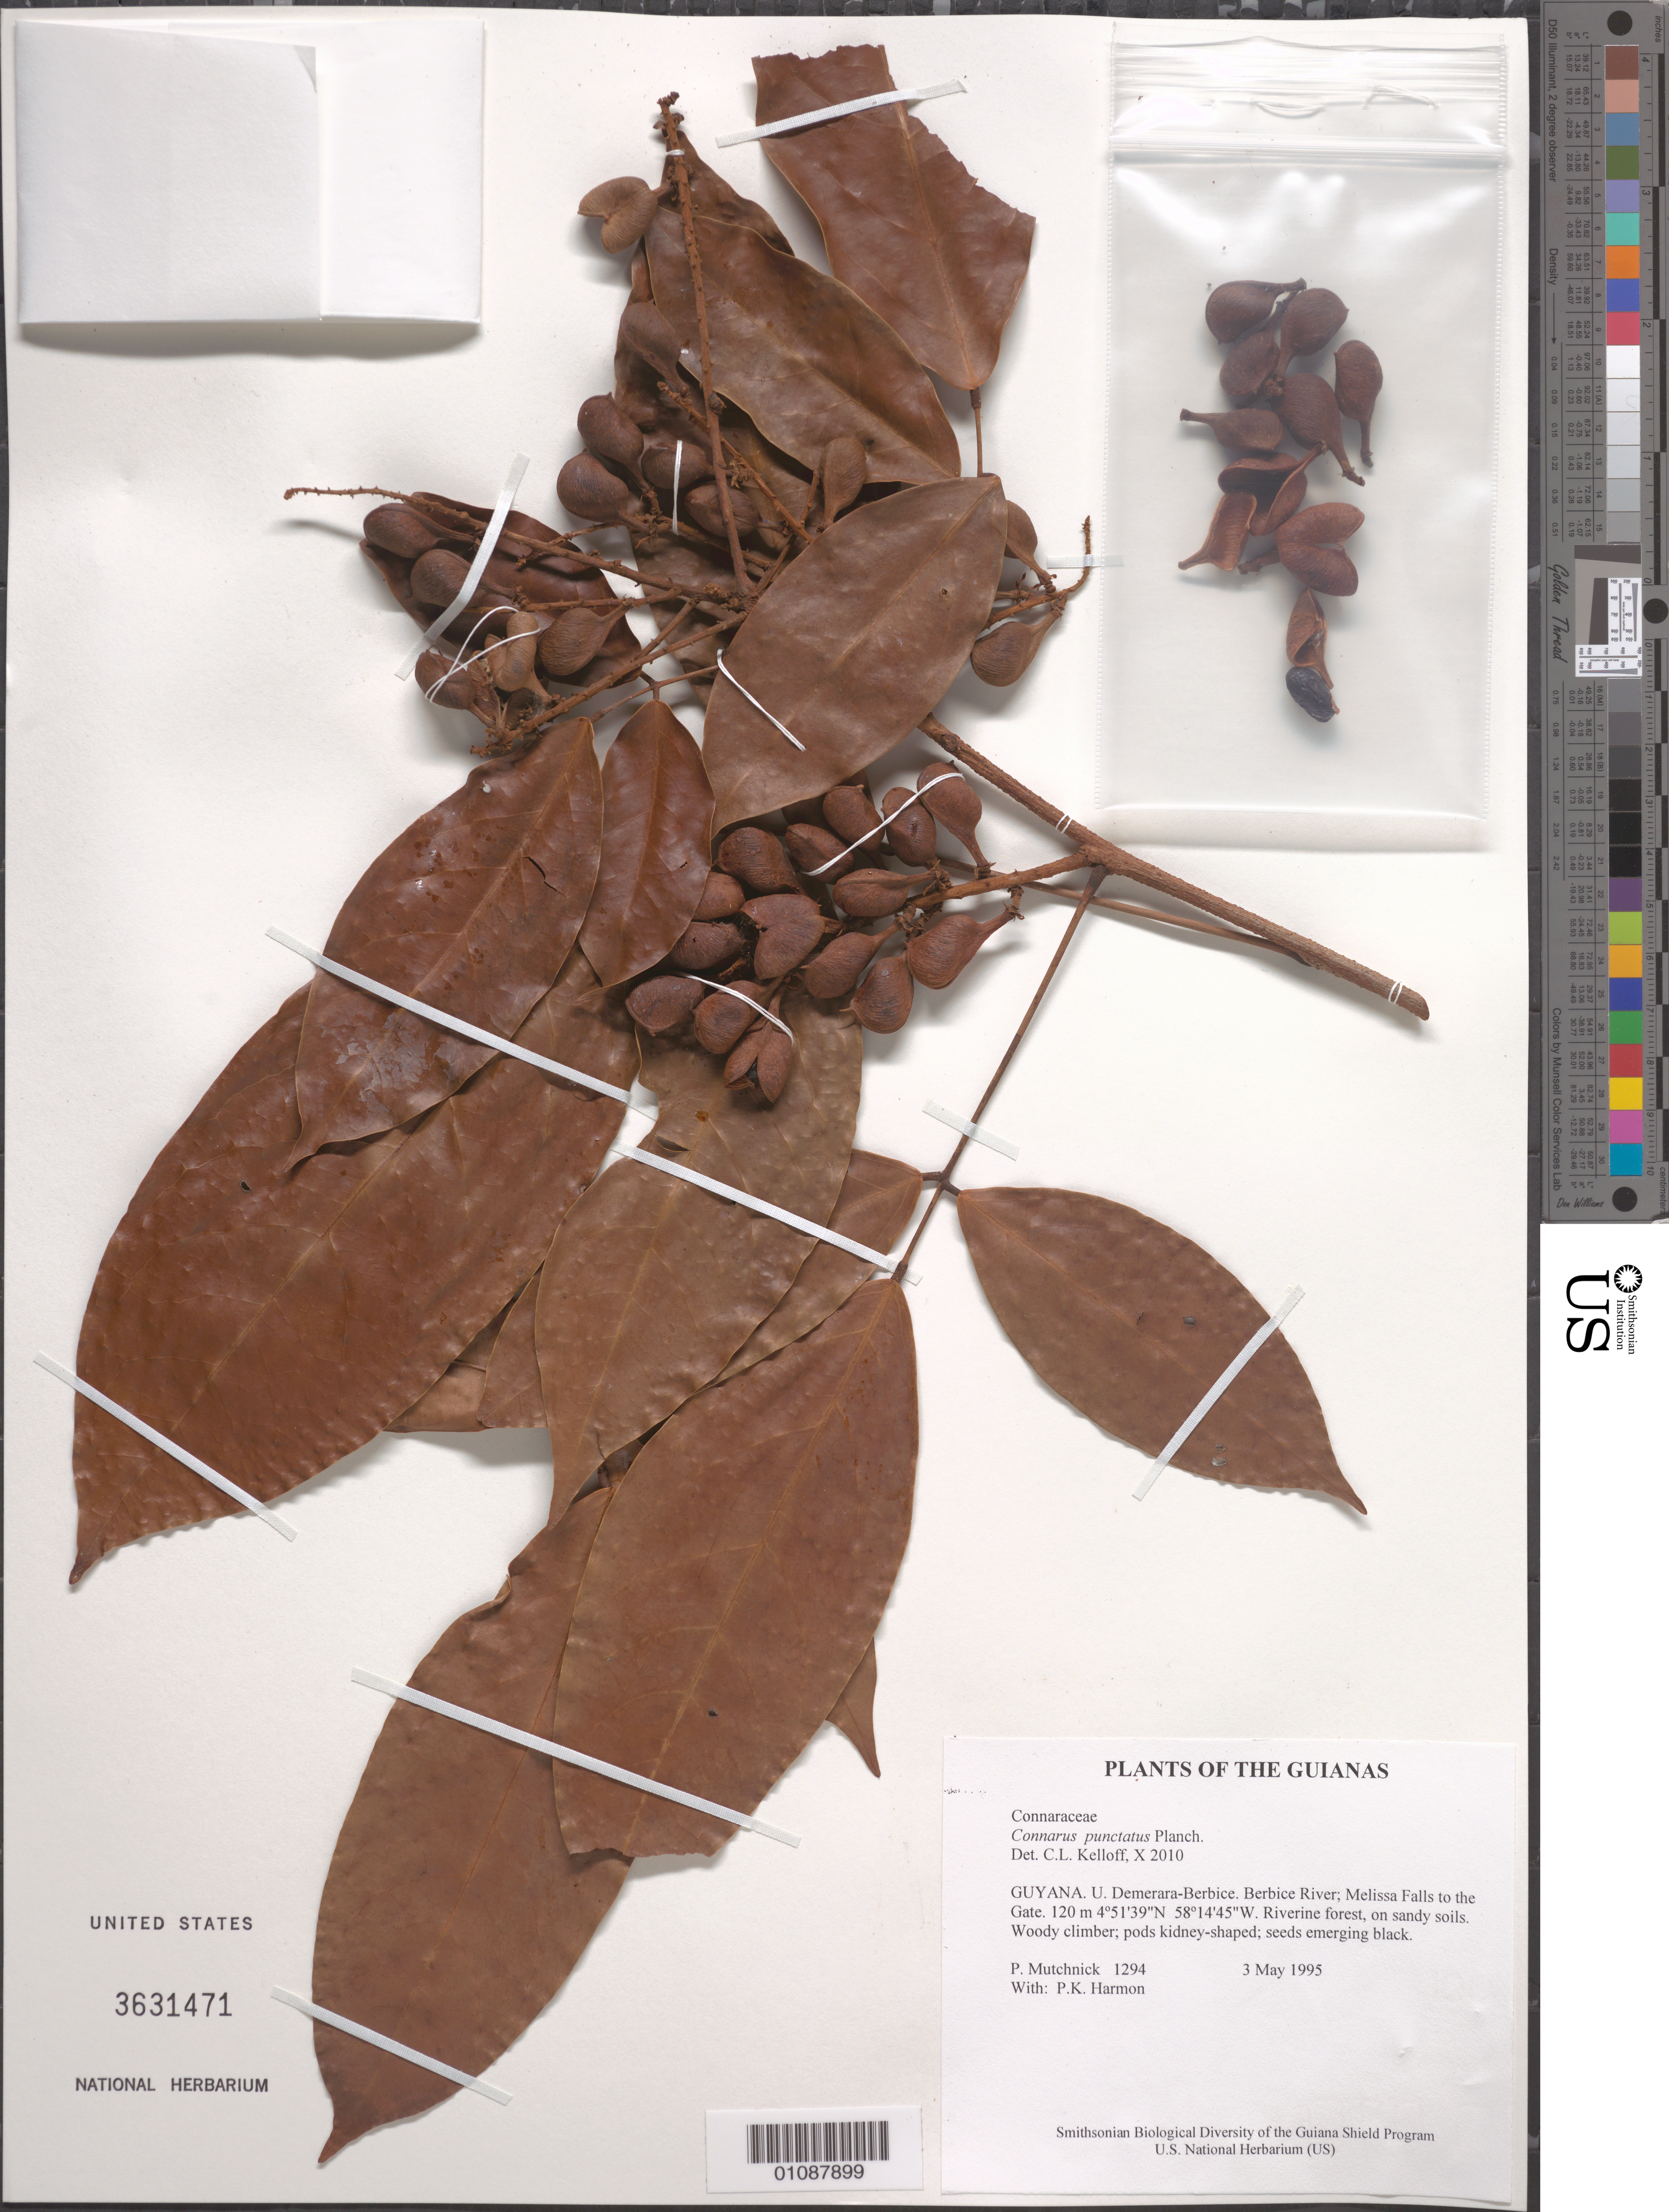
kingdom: Plantae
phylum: Tracheophyta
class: Magnoliopsida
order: Oxalidales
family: Connaraceae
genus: Connarus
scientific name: Connarus punctatus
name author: Planch.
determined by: Kelloff, Carol L., (US), Smithsonian Institution - National Museum of Natural History (UNITED STATES)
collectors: P. Mutchnick & P. Harmon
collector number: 1294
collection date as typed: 3 May 1995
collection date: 1995-05-03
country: Guyana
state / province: U. Demerara-Berbice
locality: Berbice River; Melissa Falls to the Gate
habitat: Riverine forest, on sandy soils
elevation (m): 120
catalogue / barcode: US 3631471